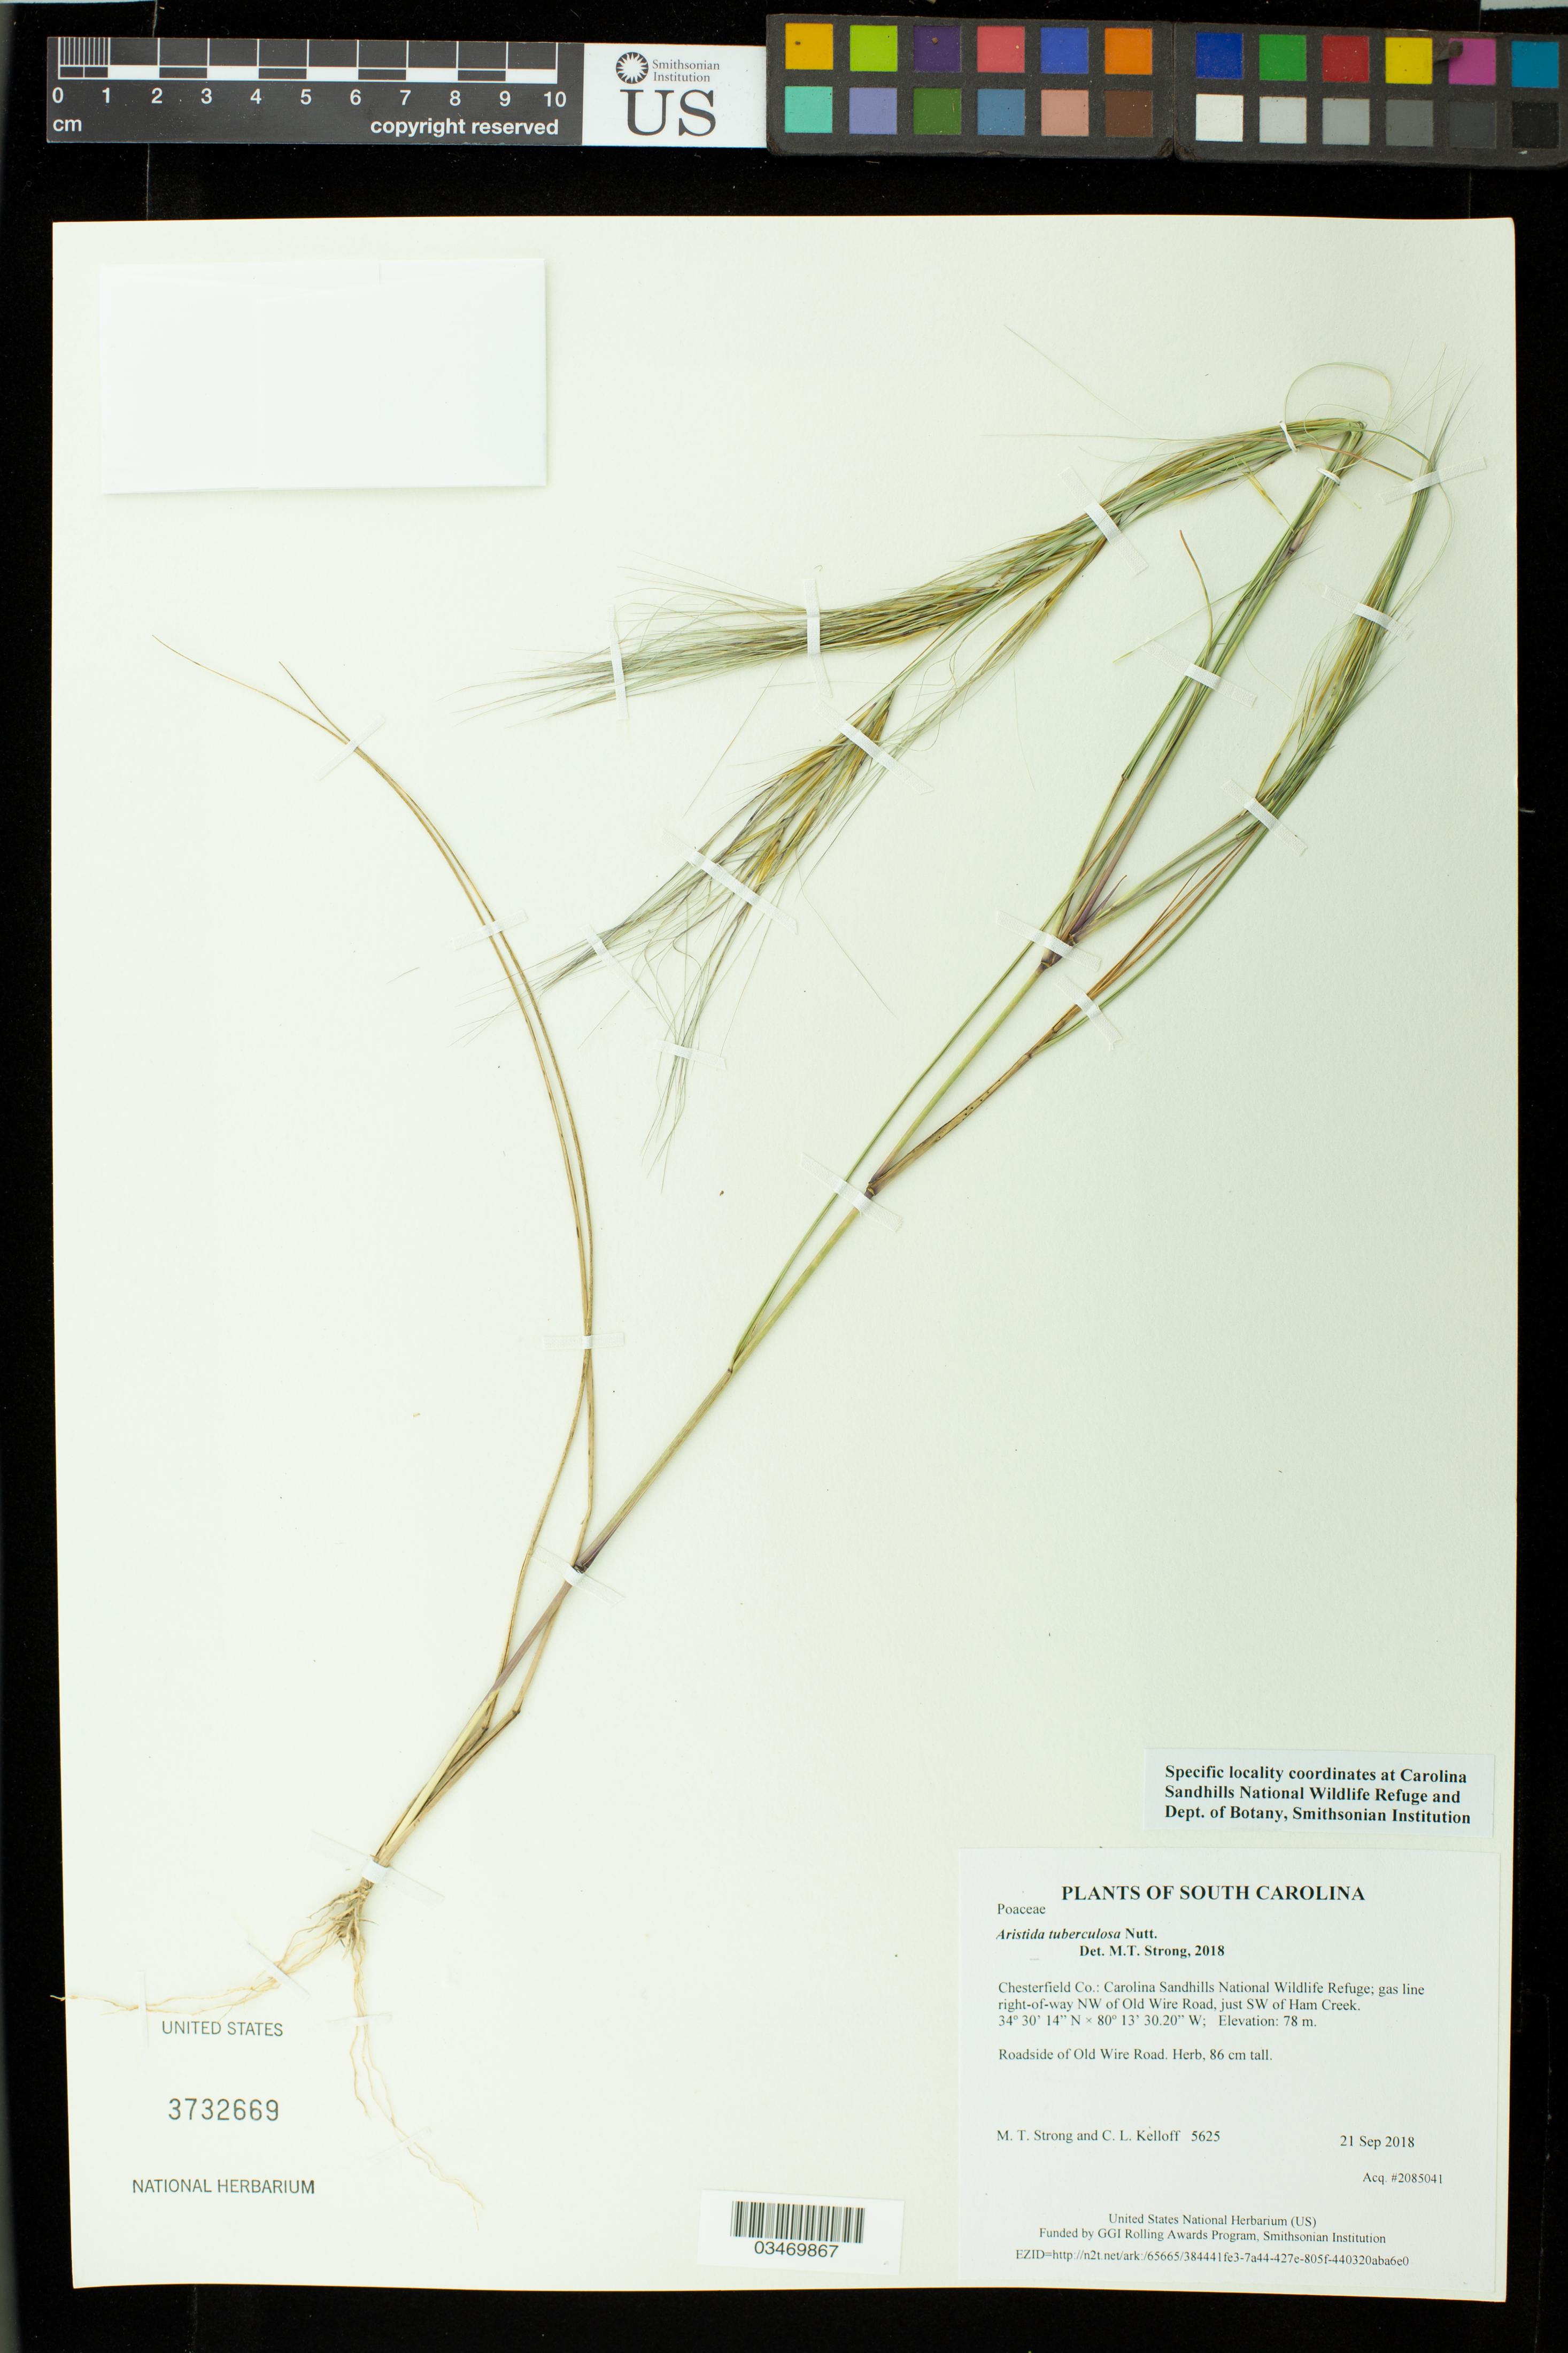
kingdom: Plantae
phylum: Tracheophyta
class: Liliopsida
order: Poales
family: Poaceae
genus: Aristida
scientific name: Aristida tuberculosa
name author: Nutt.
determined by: Strong, M. T., (US), Smithsonian Institution - National Museum of Natural History (UNITED STATES)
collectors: M. T. Strong & C. L. Kelloff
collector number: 5625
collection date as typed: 21 Sep 2018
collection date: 2018-09-21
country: United States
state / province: South Carolina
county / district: Chesterfield Co.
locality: Carolina Sandhills National Wildlife Refuge; gas line right-of-way NW of Old Wire Road, just SW of Ham Creek.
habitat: Roadside of Old Wire Road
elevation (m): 78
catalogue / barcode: US 3732669